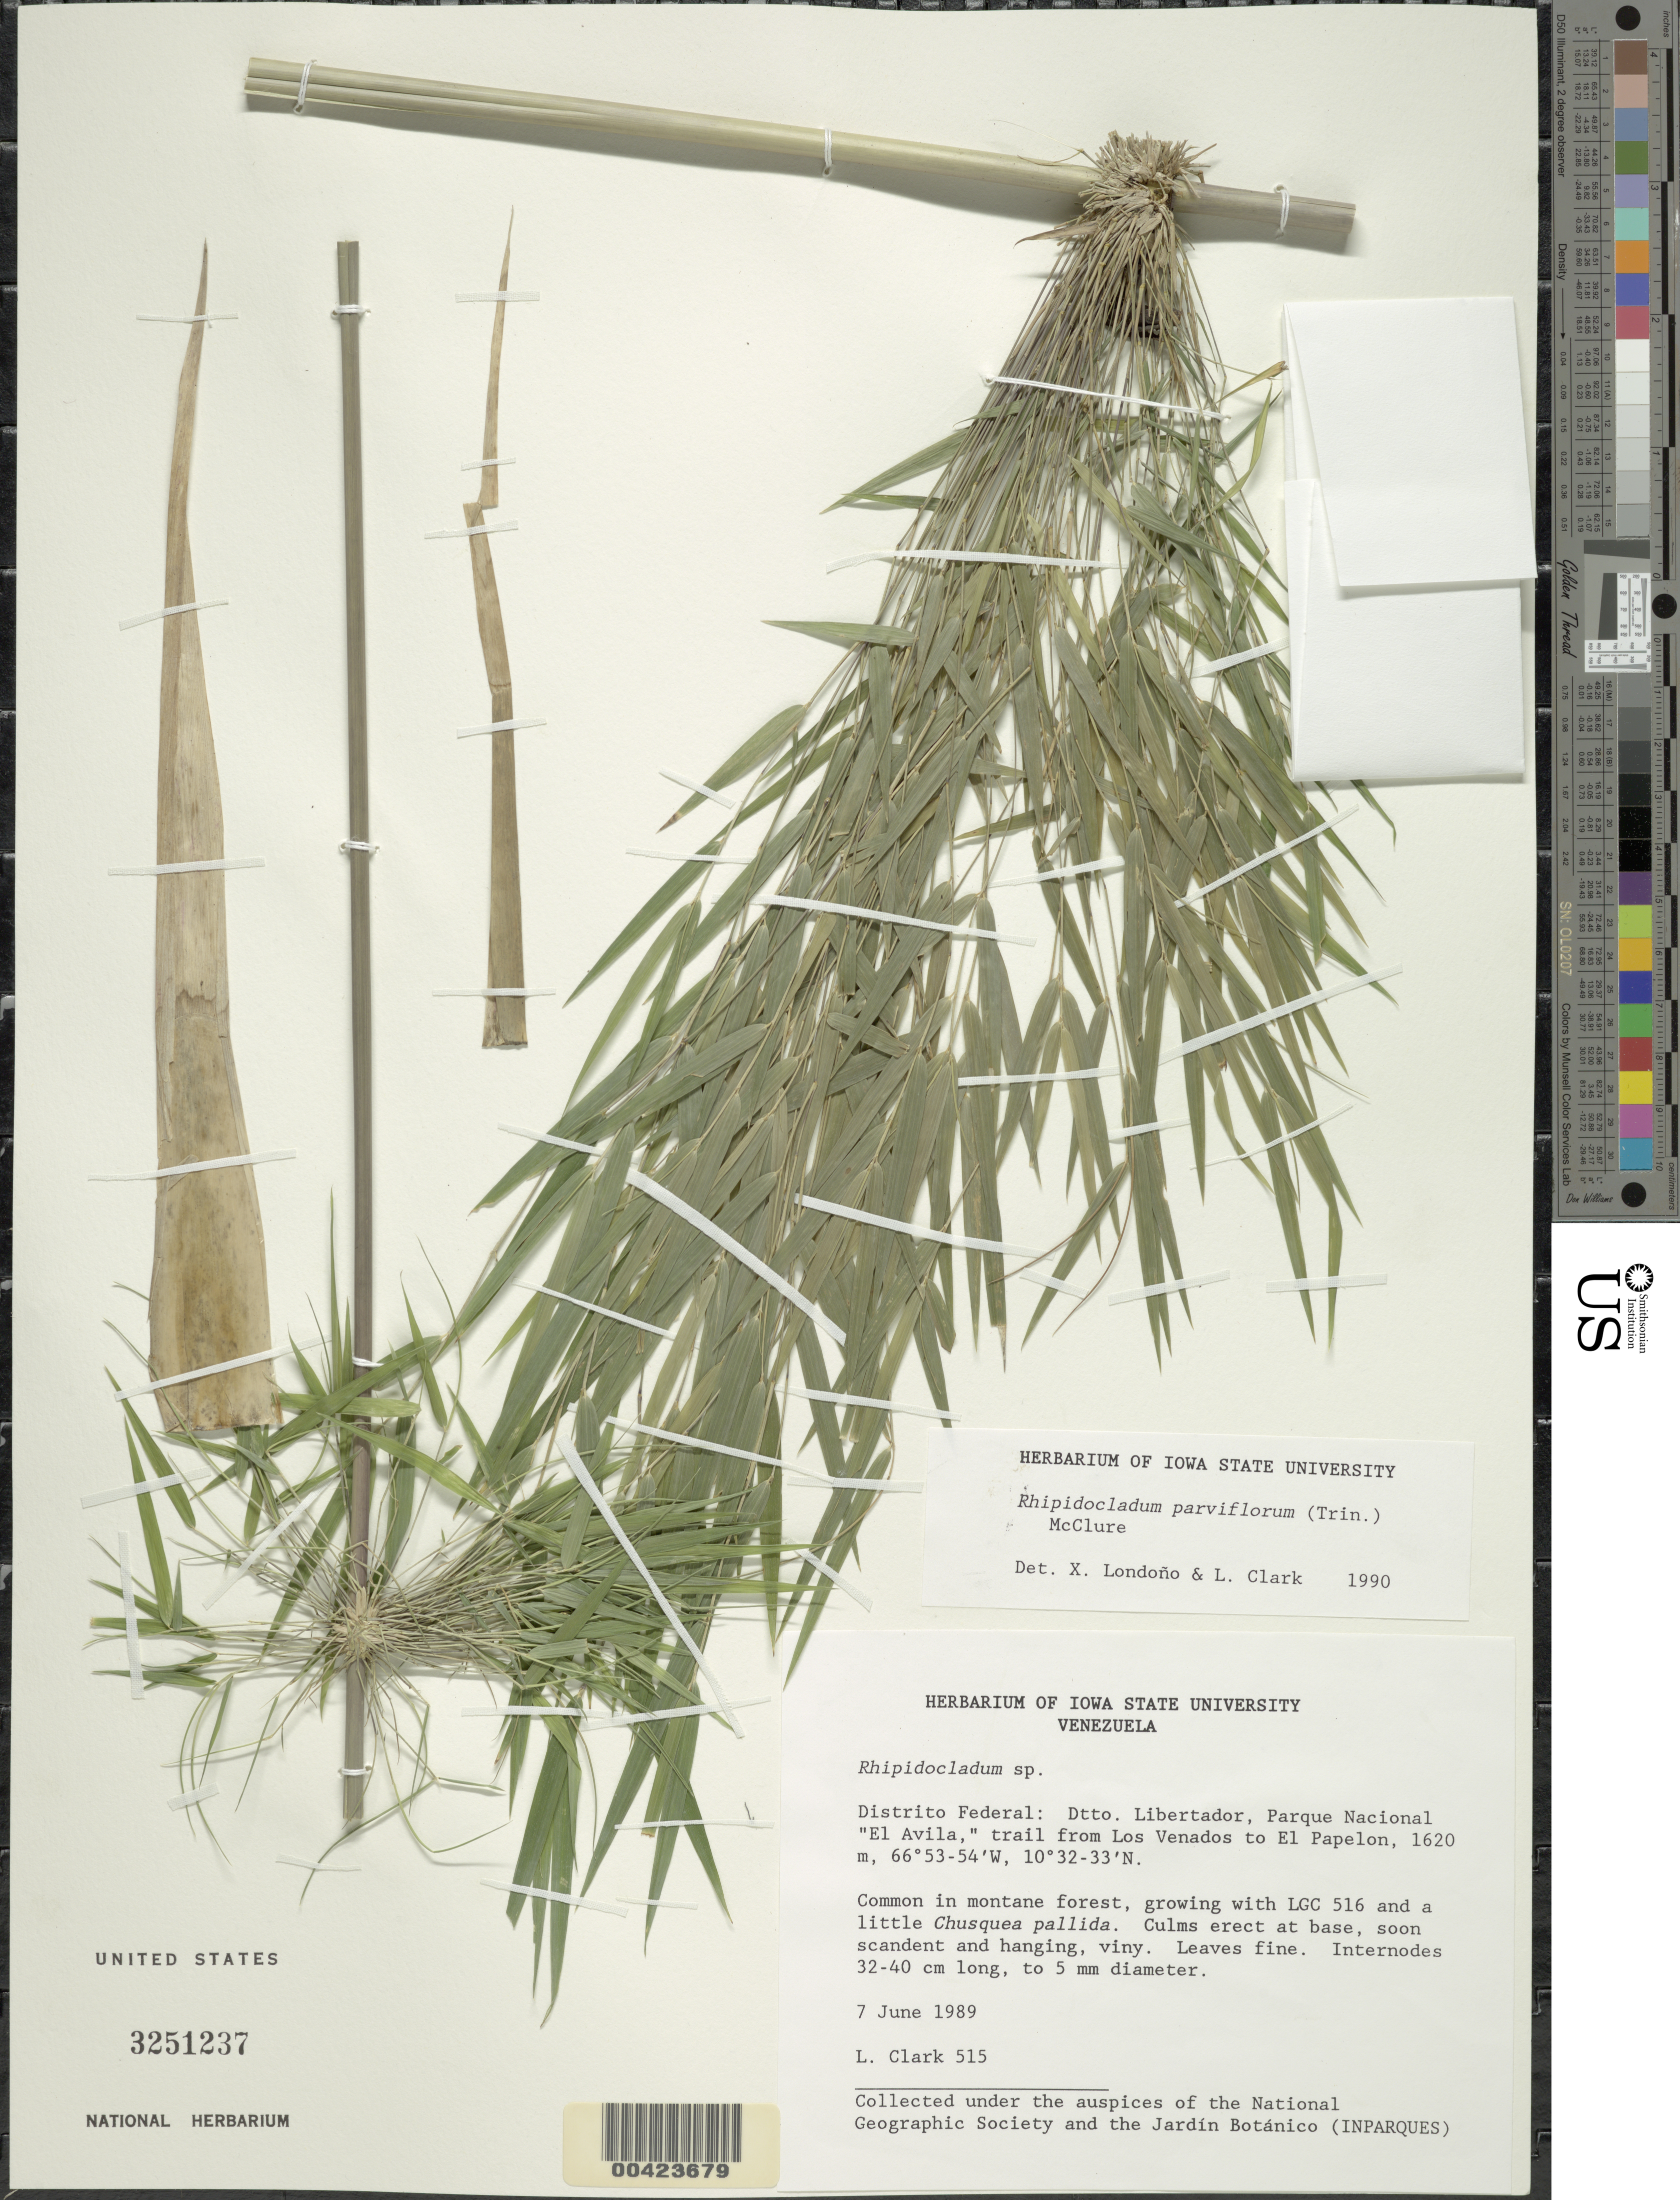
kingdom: Plantae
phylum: Tracheophyta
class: Liliopsida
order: Poales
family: Poaceae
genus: Rhipidocladum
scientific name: Rhipidocladum parviflorum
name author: (Trin.) McClure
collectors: L. Clark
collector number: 515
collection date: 1989-06-07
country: Venezuela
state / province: Distrito Federal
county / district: Libertador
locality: Parque Nacional "El Avila", trail from Los Venados to El Papelon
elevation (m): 1620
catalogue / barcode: US 3251237